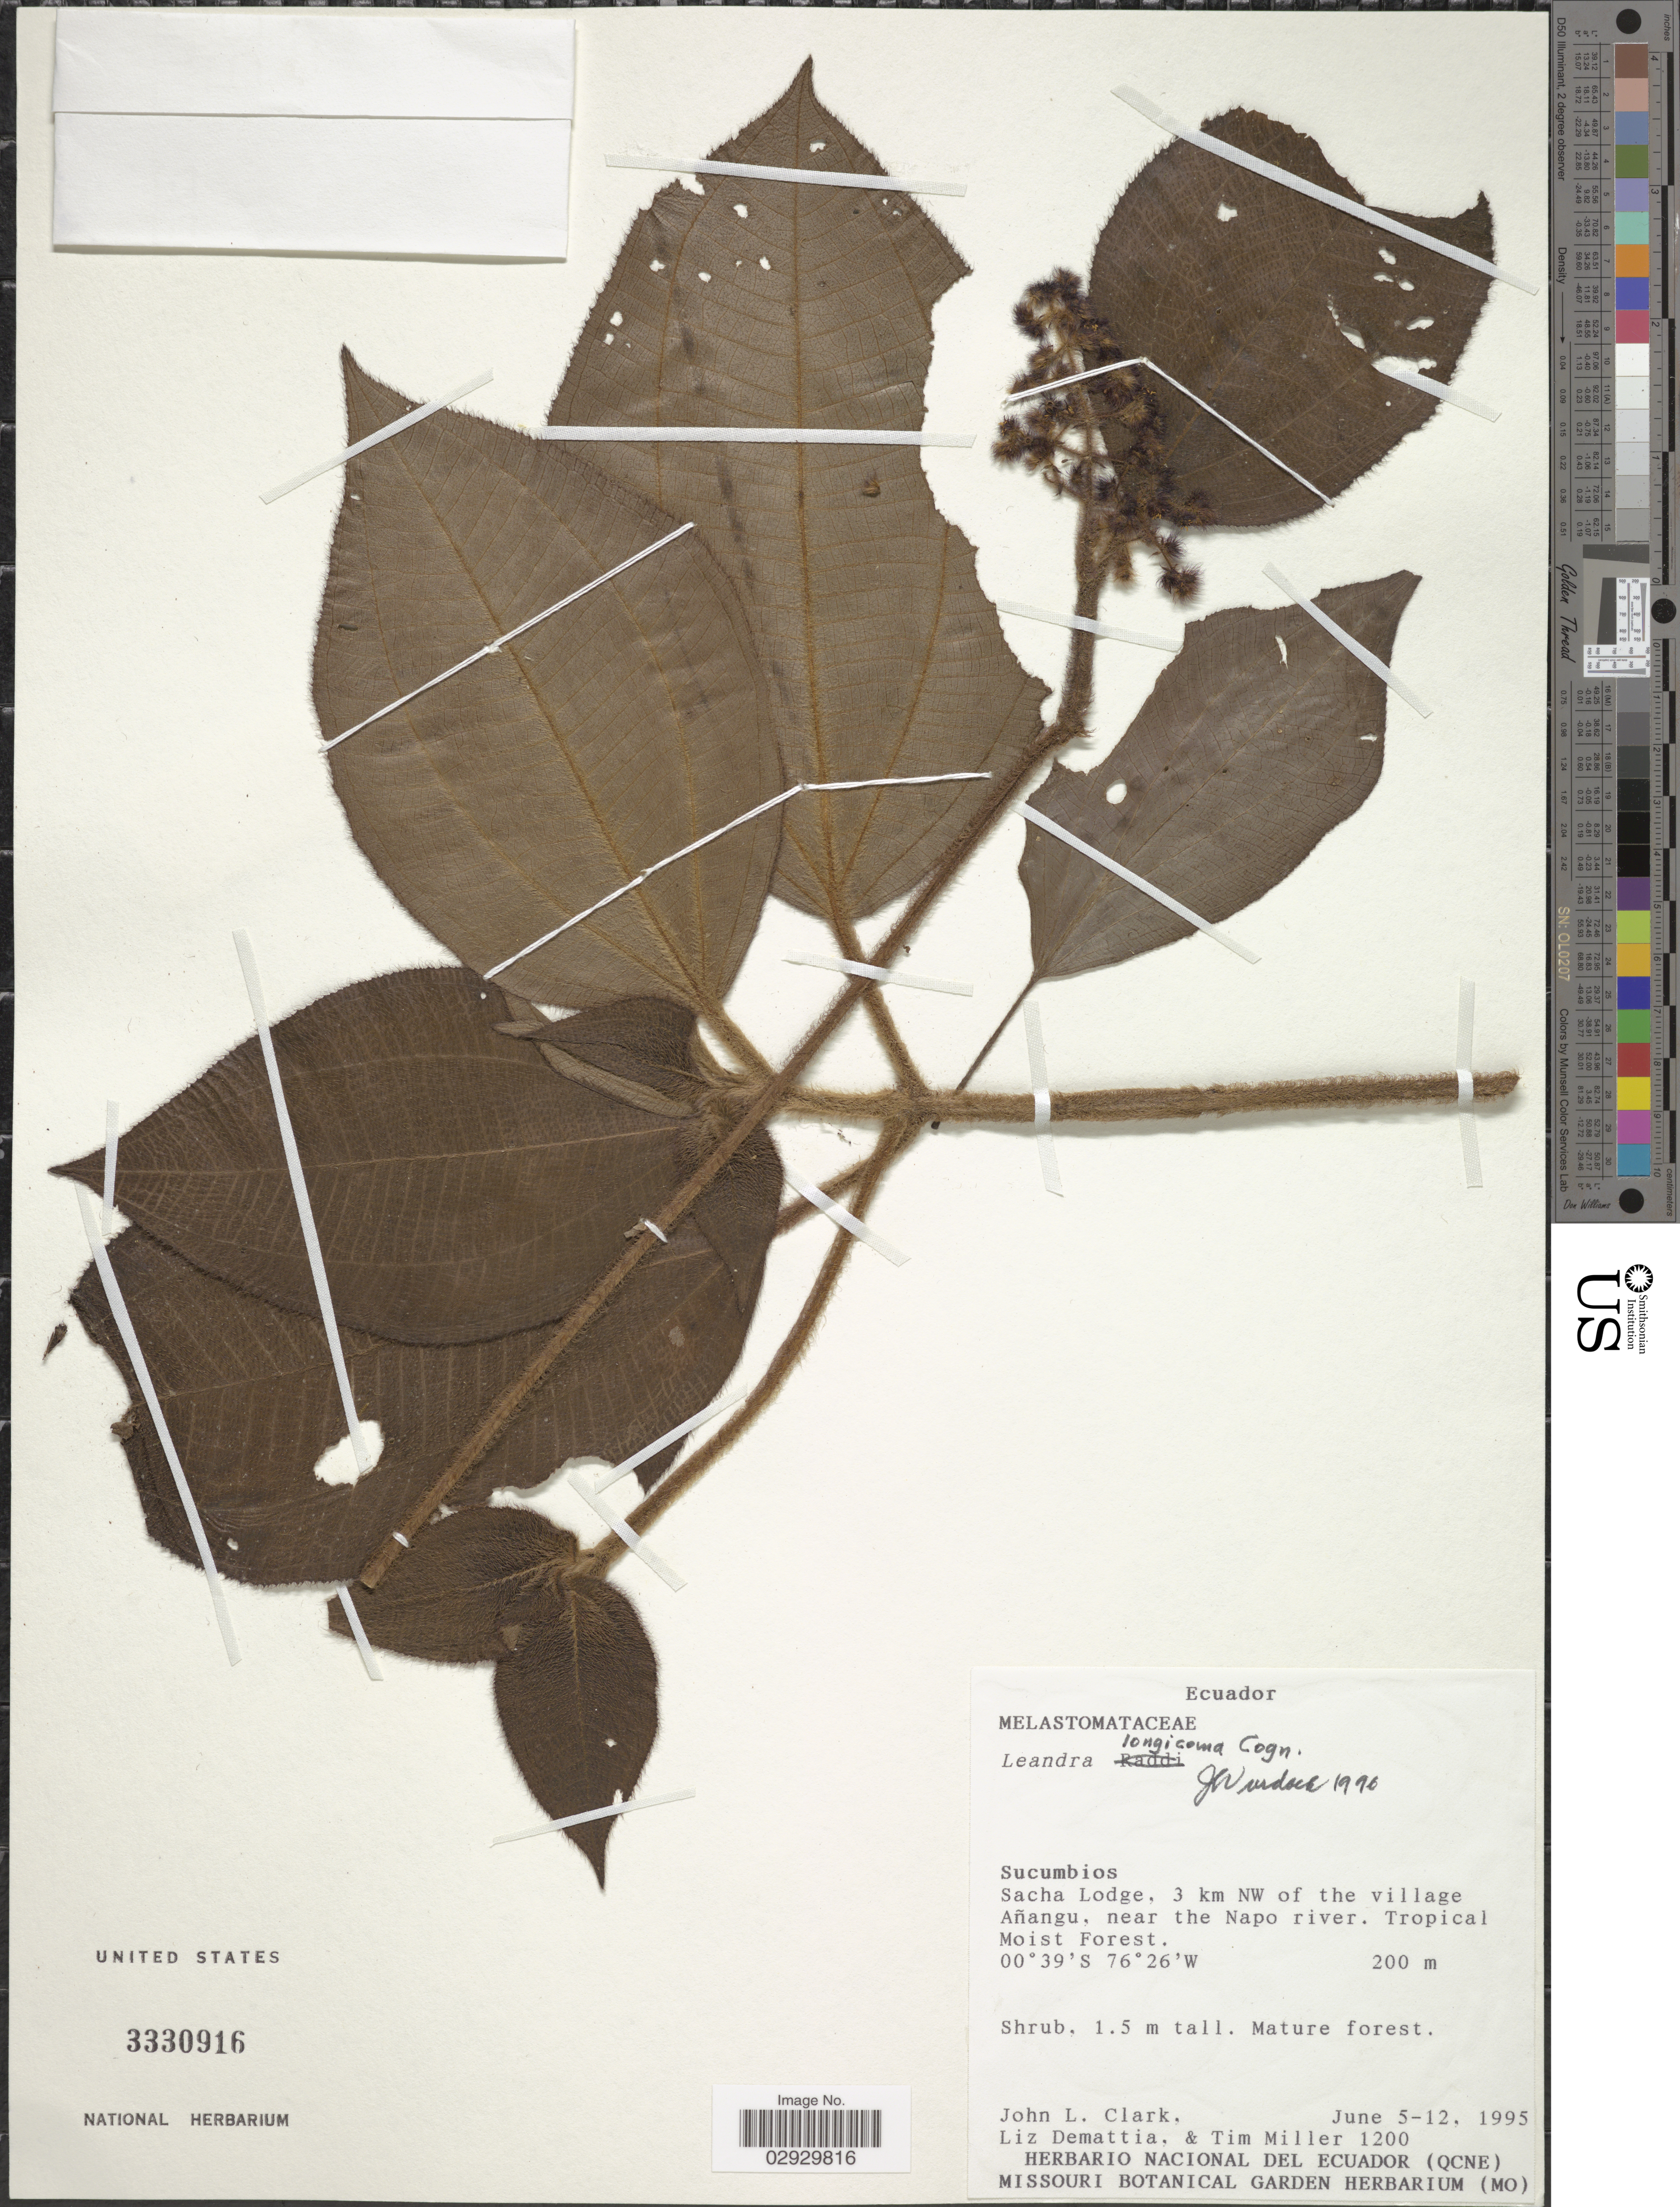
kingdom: Plantae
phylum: Tracheophyta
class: Magnoliopsida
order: Myrtales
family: Melastomataceae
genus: Leandra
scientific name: Leandra longicoma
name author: Cogn.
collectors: J. L. Clark, L. Demattia & T. Miller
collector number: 1200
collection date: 1995-06-05/1995-06-12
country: Ecuador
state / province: Sucumbíos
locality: Sacha Lodge, 3 km NW of the village Añangu, near the Napo river.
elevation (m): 200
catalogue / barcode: US 3330916